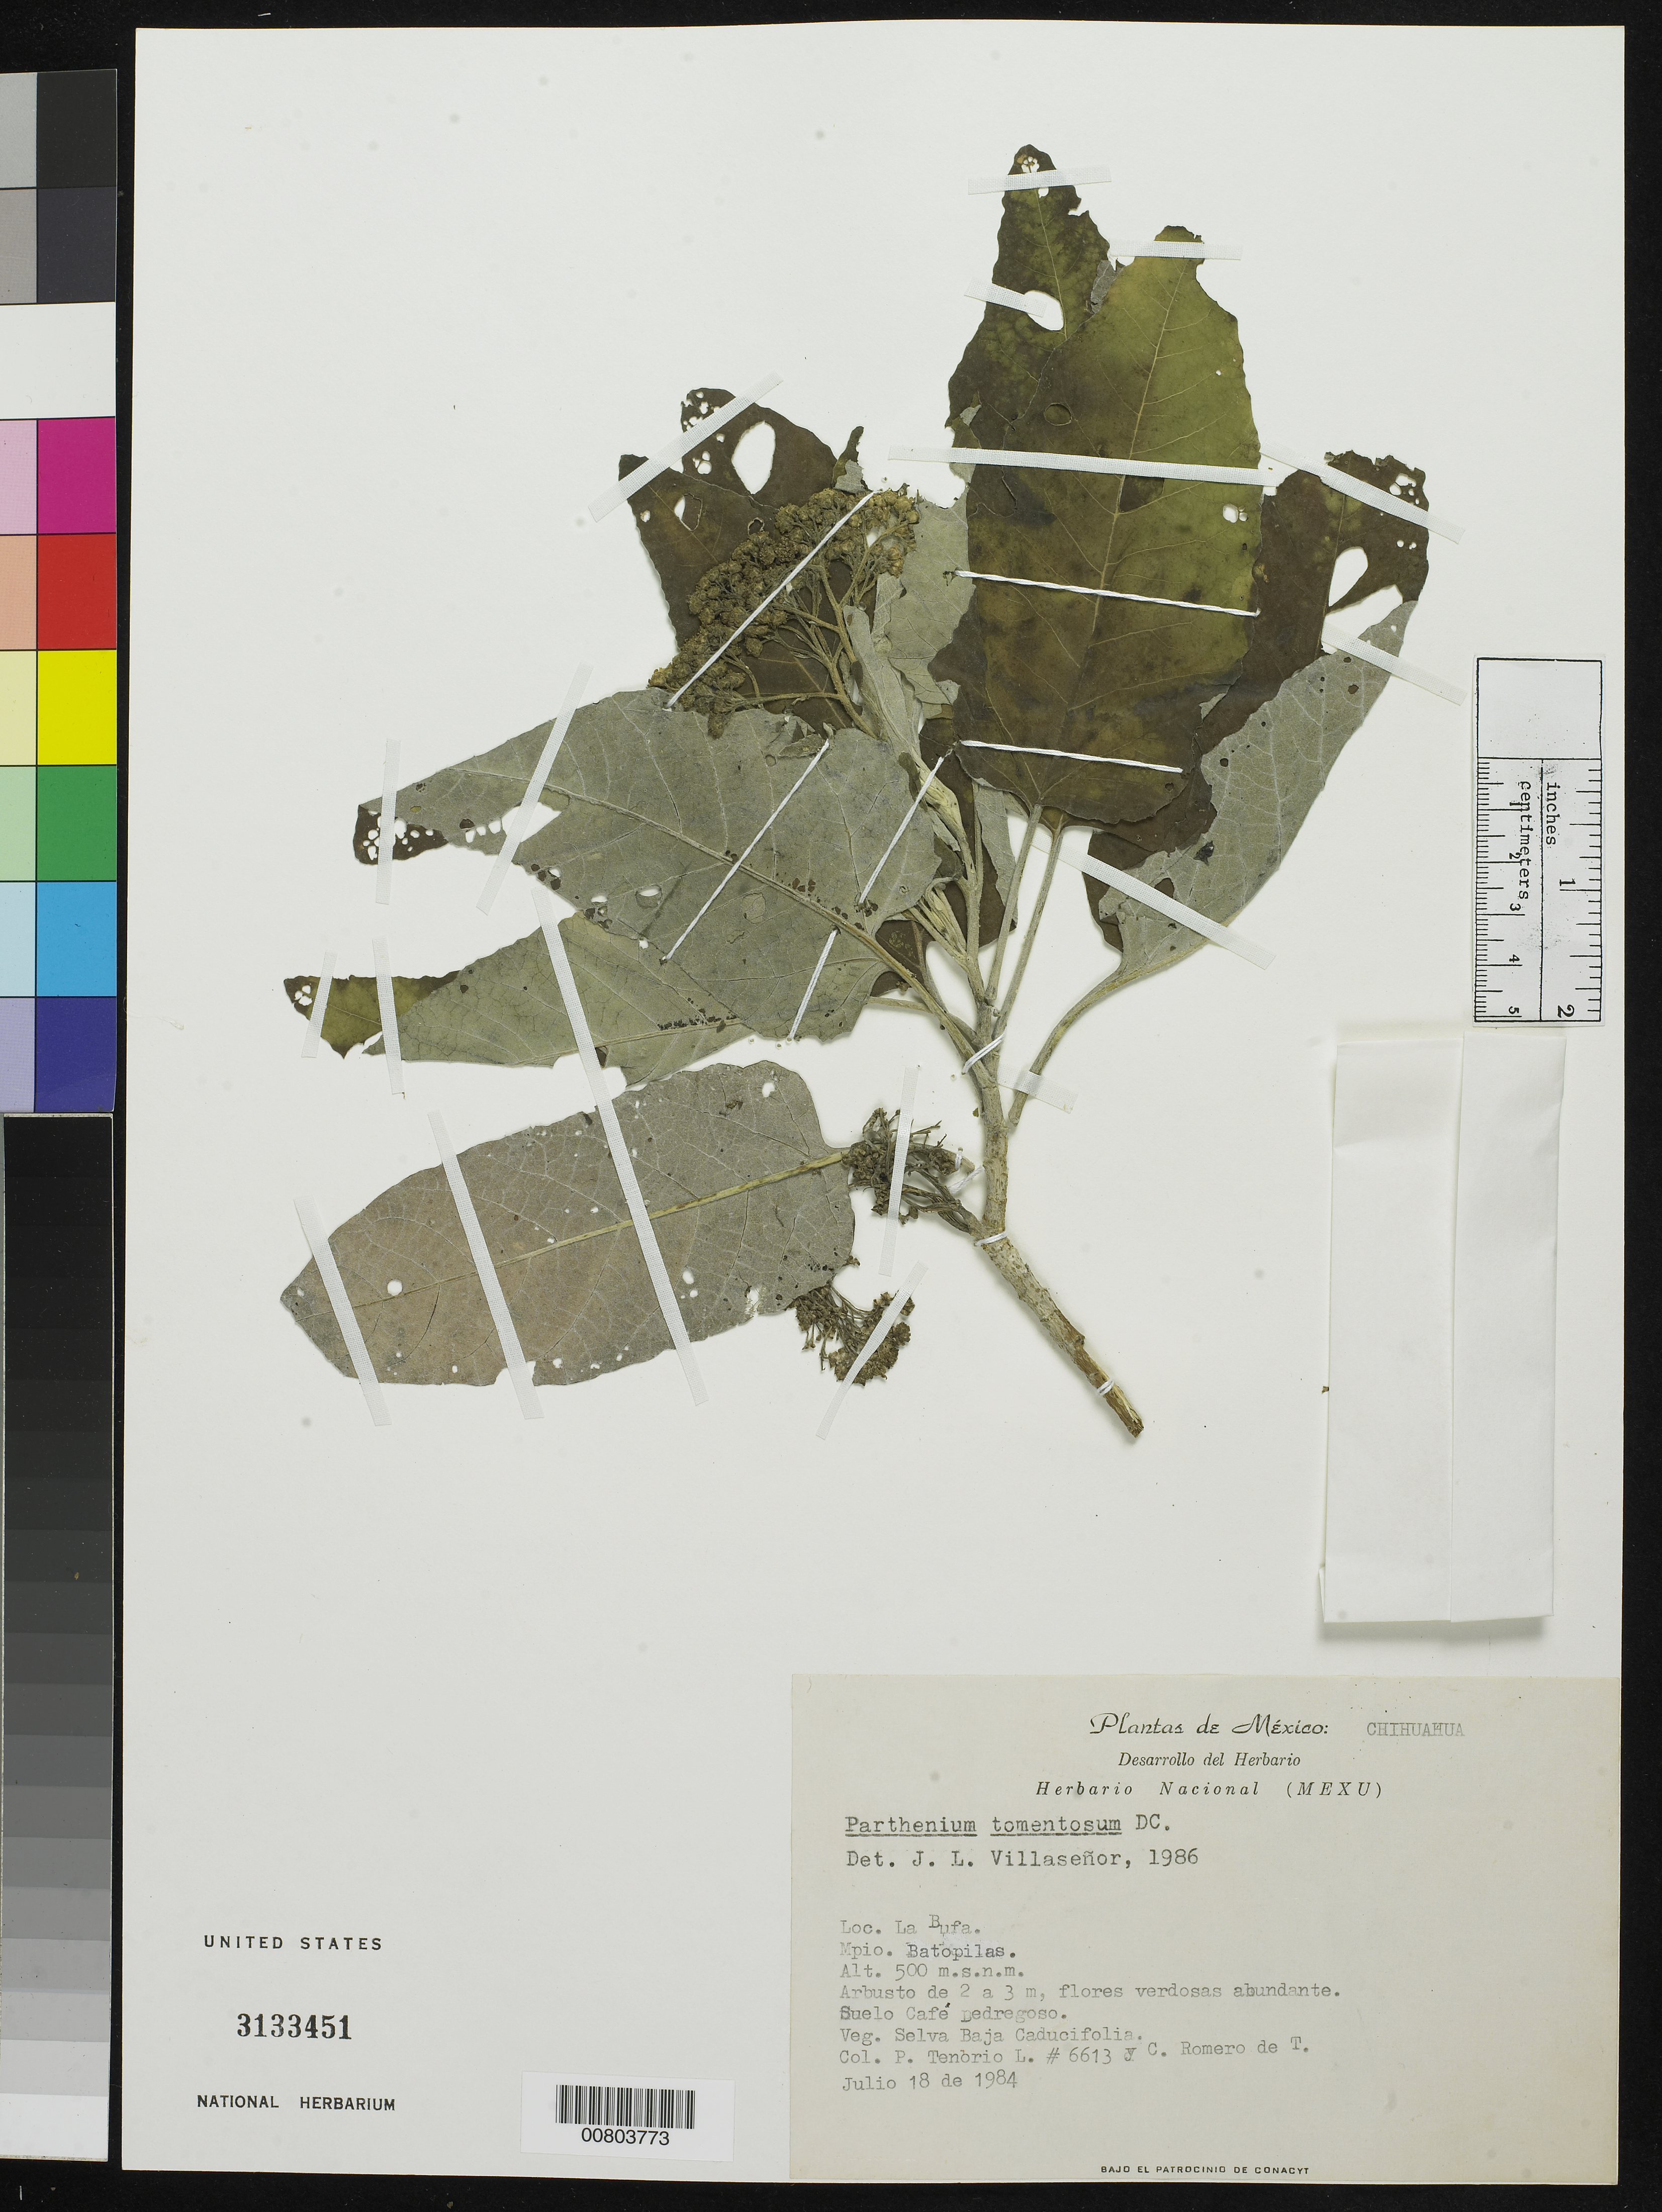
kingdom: Plantae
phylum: Tracheophyta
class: Magnoliopsida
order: Asterales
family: Asteraceae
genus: Parthenium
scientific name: Parthenium tomentosum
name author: DC.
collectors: P. Tenorio L. & C. Romero de T.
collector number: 6613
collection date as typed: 18 Jul 1984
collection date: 1984-07-18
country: Mexico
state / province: Chihuahua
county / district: Batopilas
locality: La Bufa, Municipio Batopilas, Chihuahua.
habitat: Suelo café pedregoso. Veg. Selva Baja Caducifolia.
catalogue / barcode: US 3133451